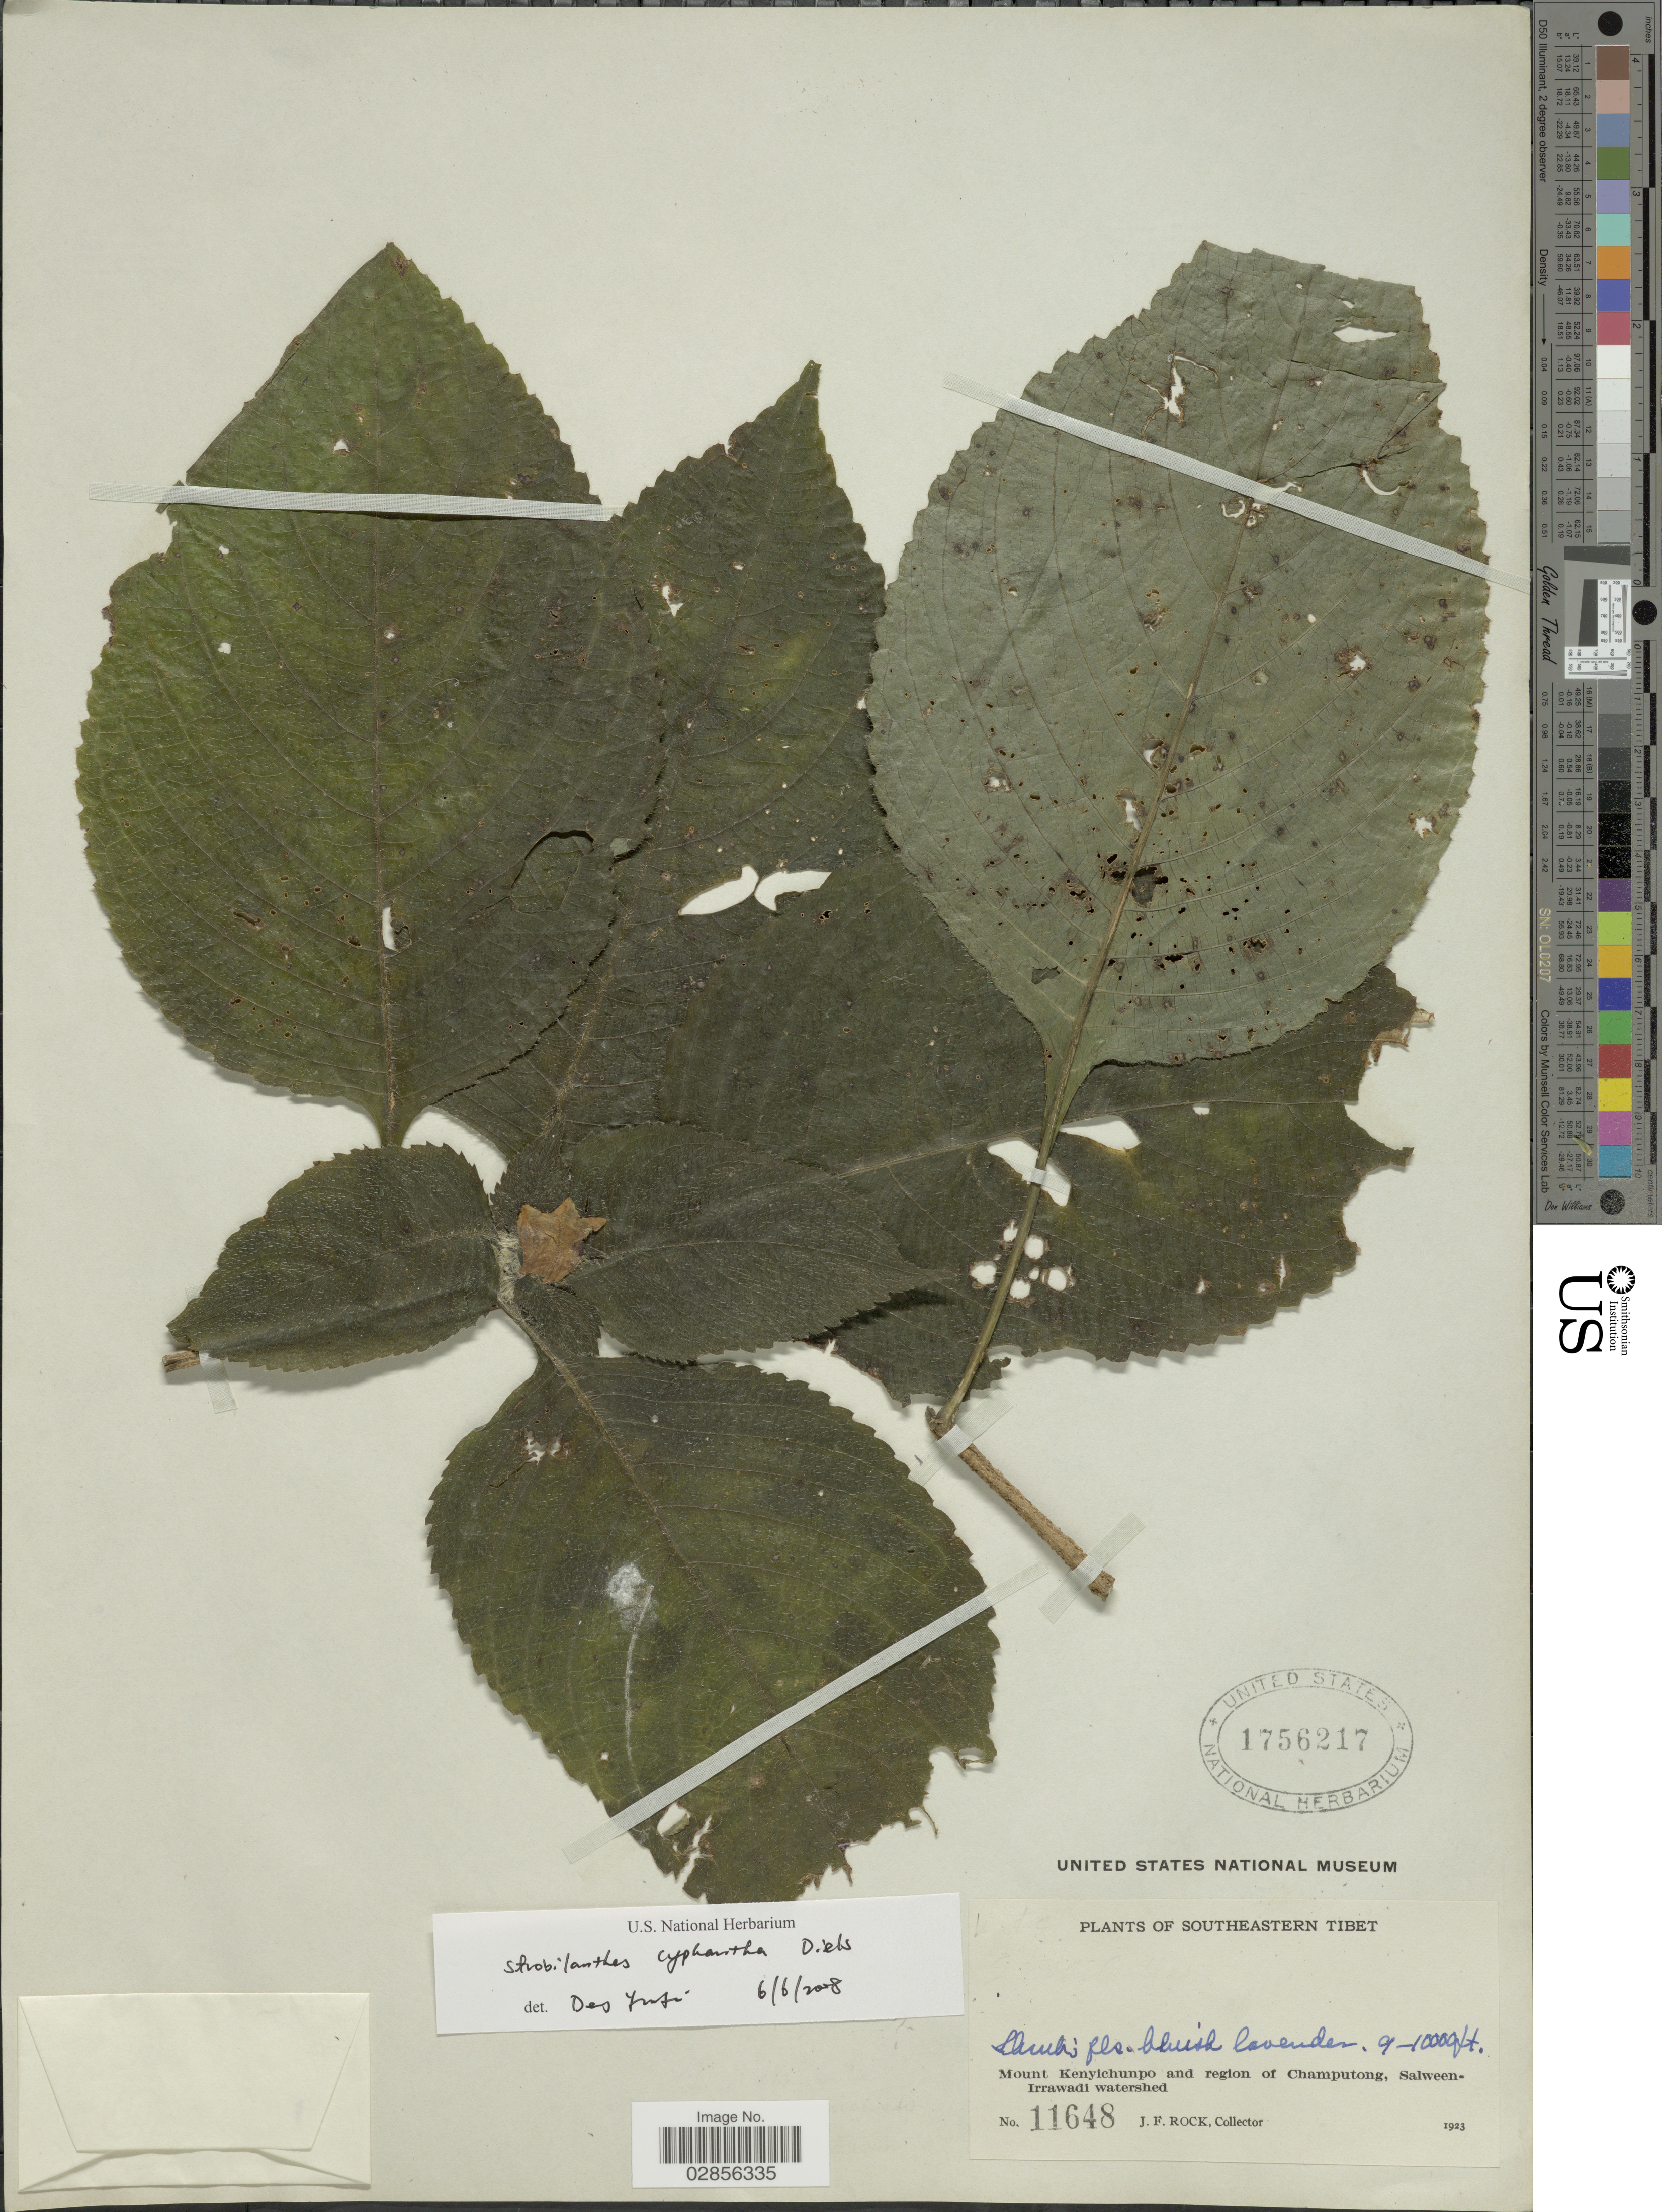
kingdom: Plantae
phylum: Tracheophyta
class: Magnoliopsida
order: Lamiales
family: Acanthaceae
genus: Strobilanthes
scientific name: Strobilanthes cyphantha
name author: Diels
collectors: J. Rock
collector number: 11648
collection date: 1923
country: China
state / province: Xizang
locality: Southeastern Tibet. Mount Kenyichunpo and region of Champutong, Salween- Irrawadi watershed.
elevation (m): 2743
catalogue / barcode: US 1756217